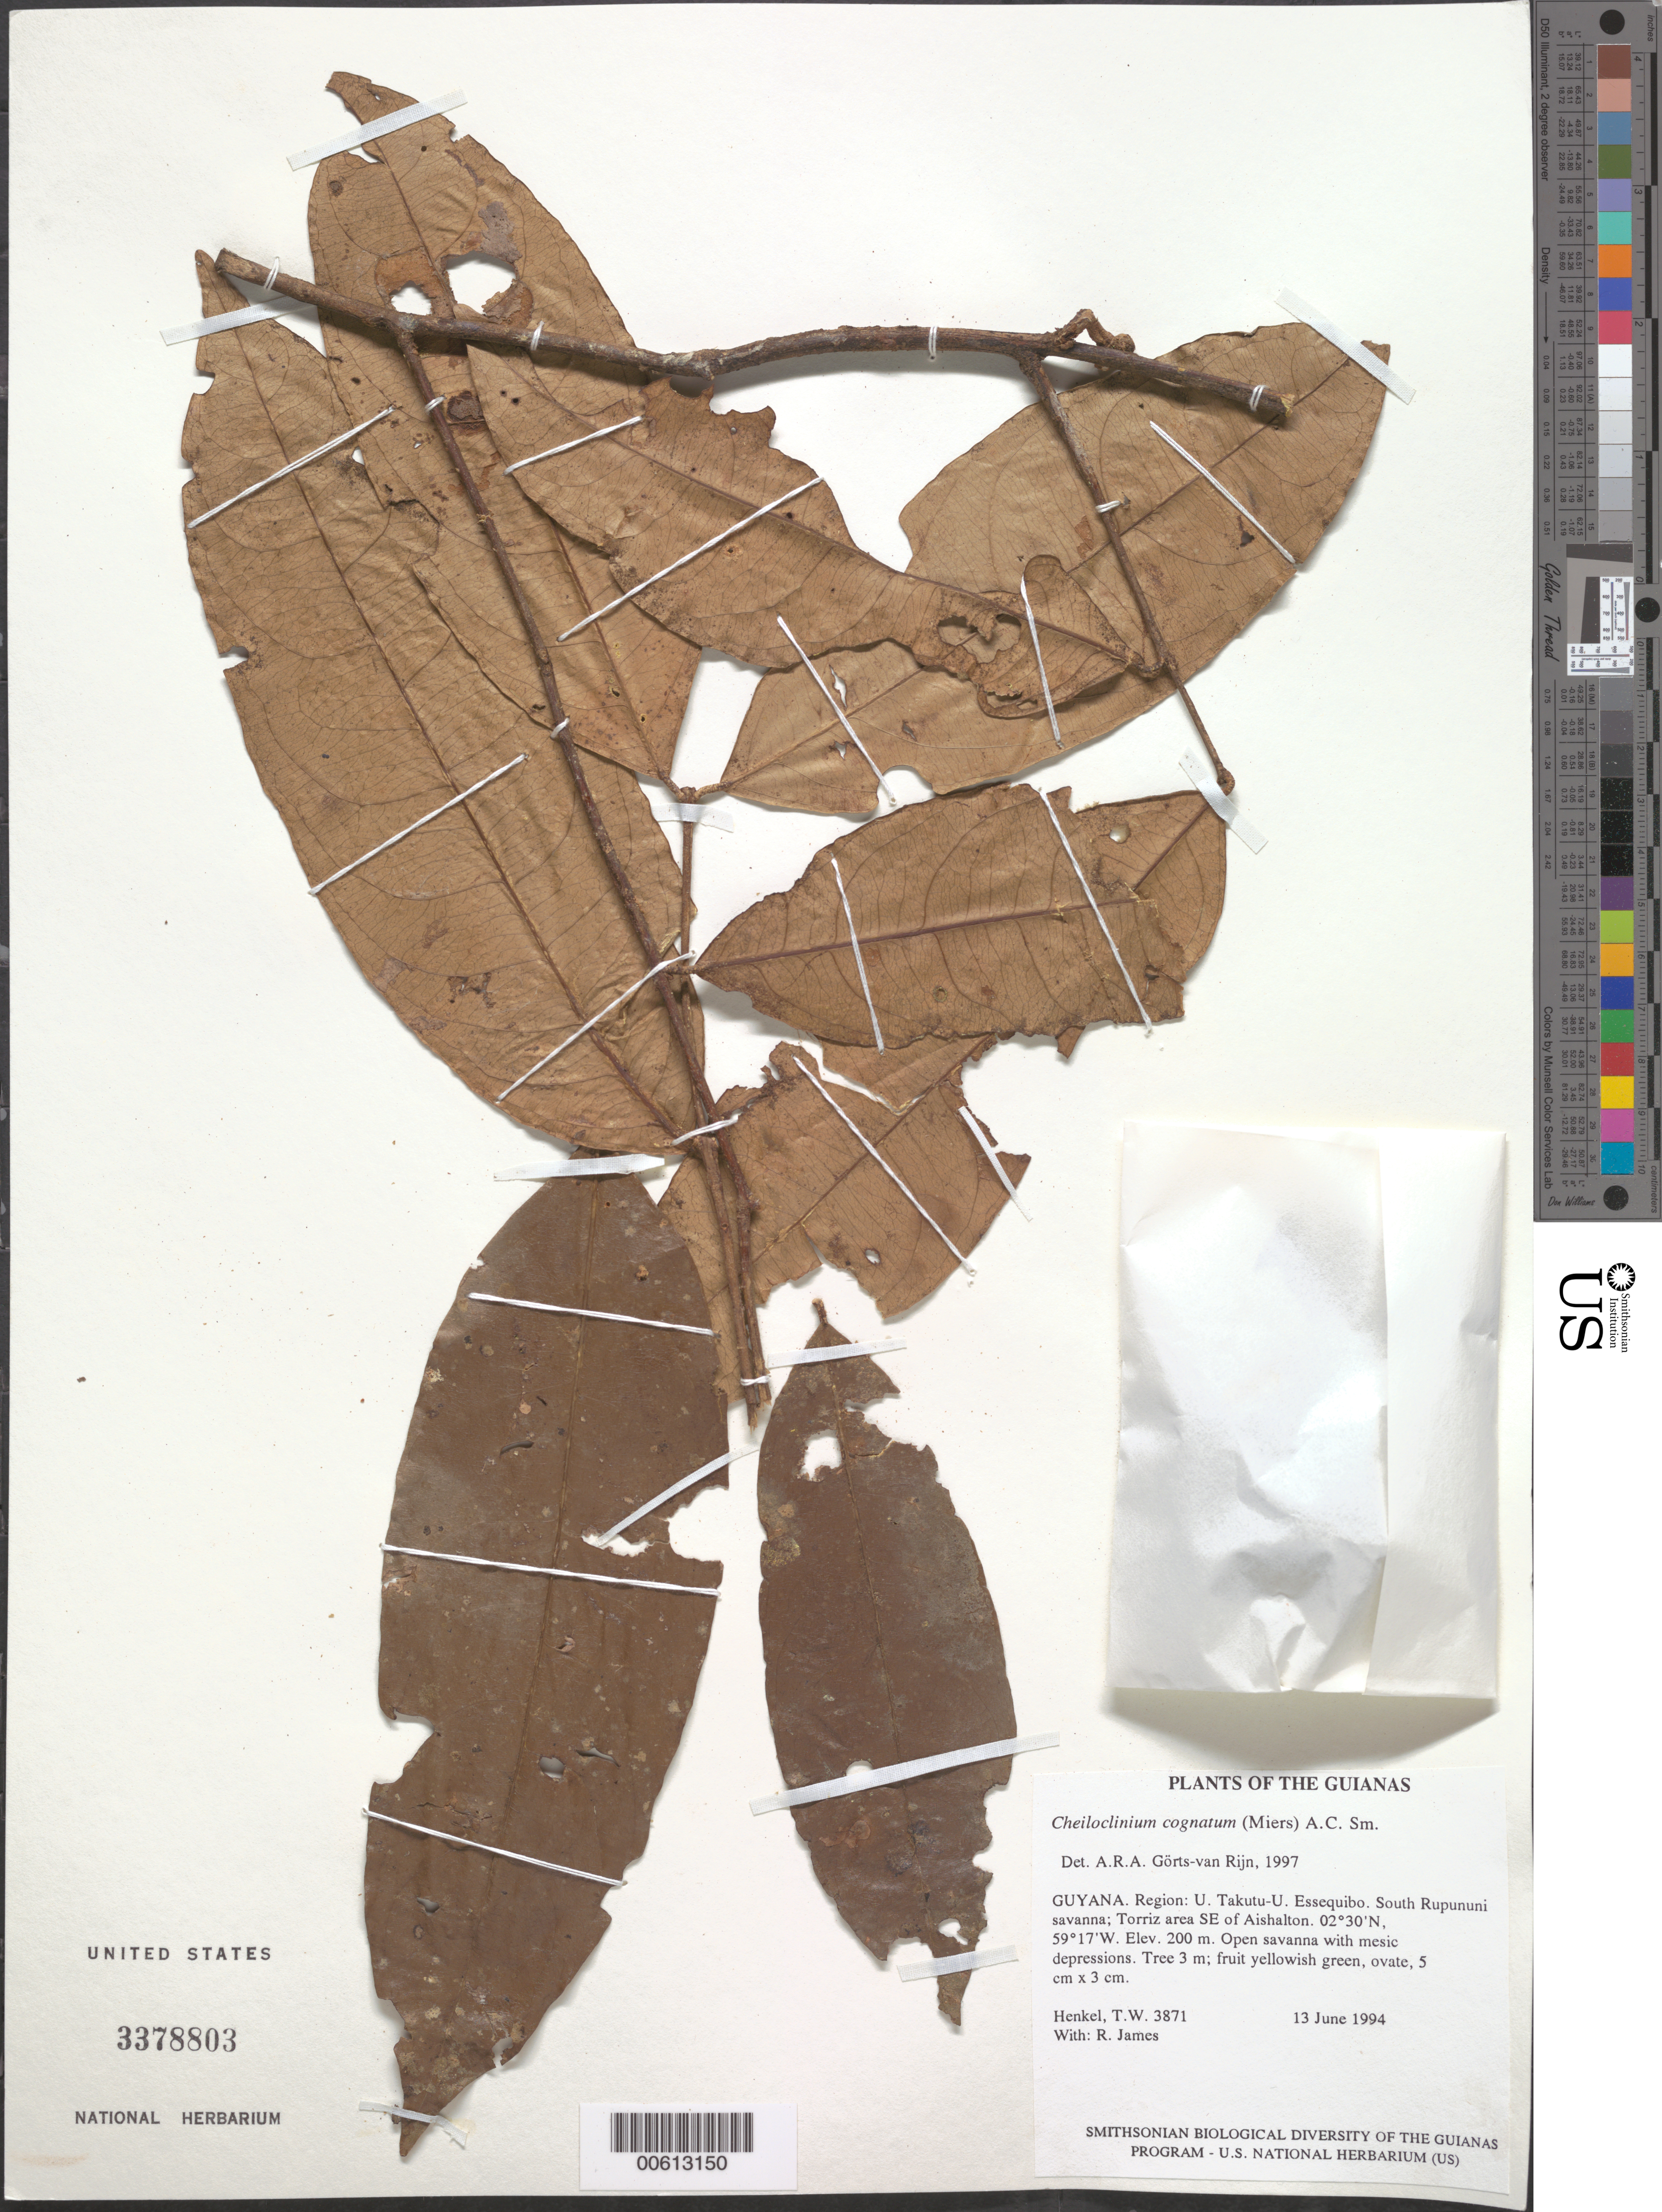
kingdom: Plantae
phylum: Tracheophyta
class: Magnoliopsida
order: Celastrales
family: Celastraceae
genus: Cheiloclinium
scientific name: Cheiloclinium cognatum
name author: (Miers) A.C. Sm.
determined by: Görts-van Rijn, A. R. A.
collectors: T. Henkel & R. James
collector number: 3871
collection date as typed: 13 June 1994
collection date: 1994-06-13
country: Guyana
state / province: U. Takutu-U. Essequibo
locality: South Rupununi savanna; Torriz area SE of Aishalton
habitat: Open savanna with mesic depressions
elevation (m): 200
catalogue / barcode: US 3378803